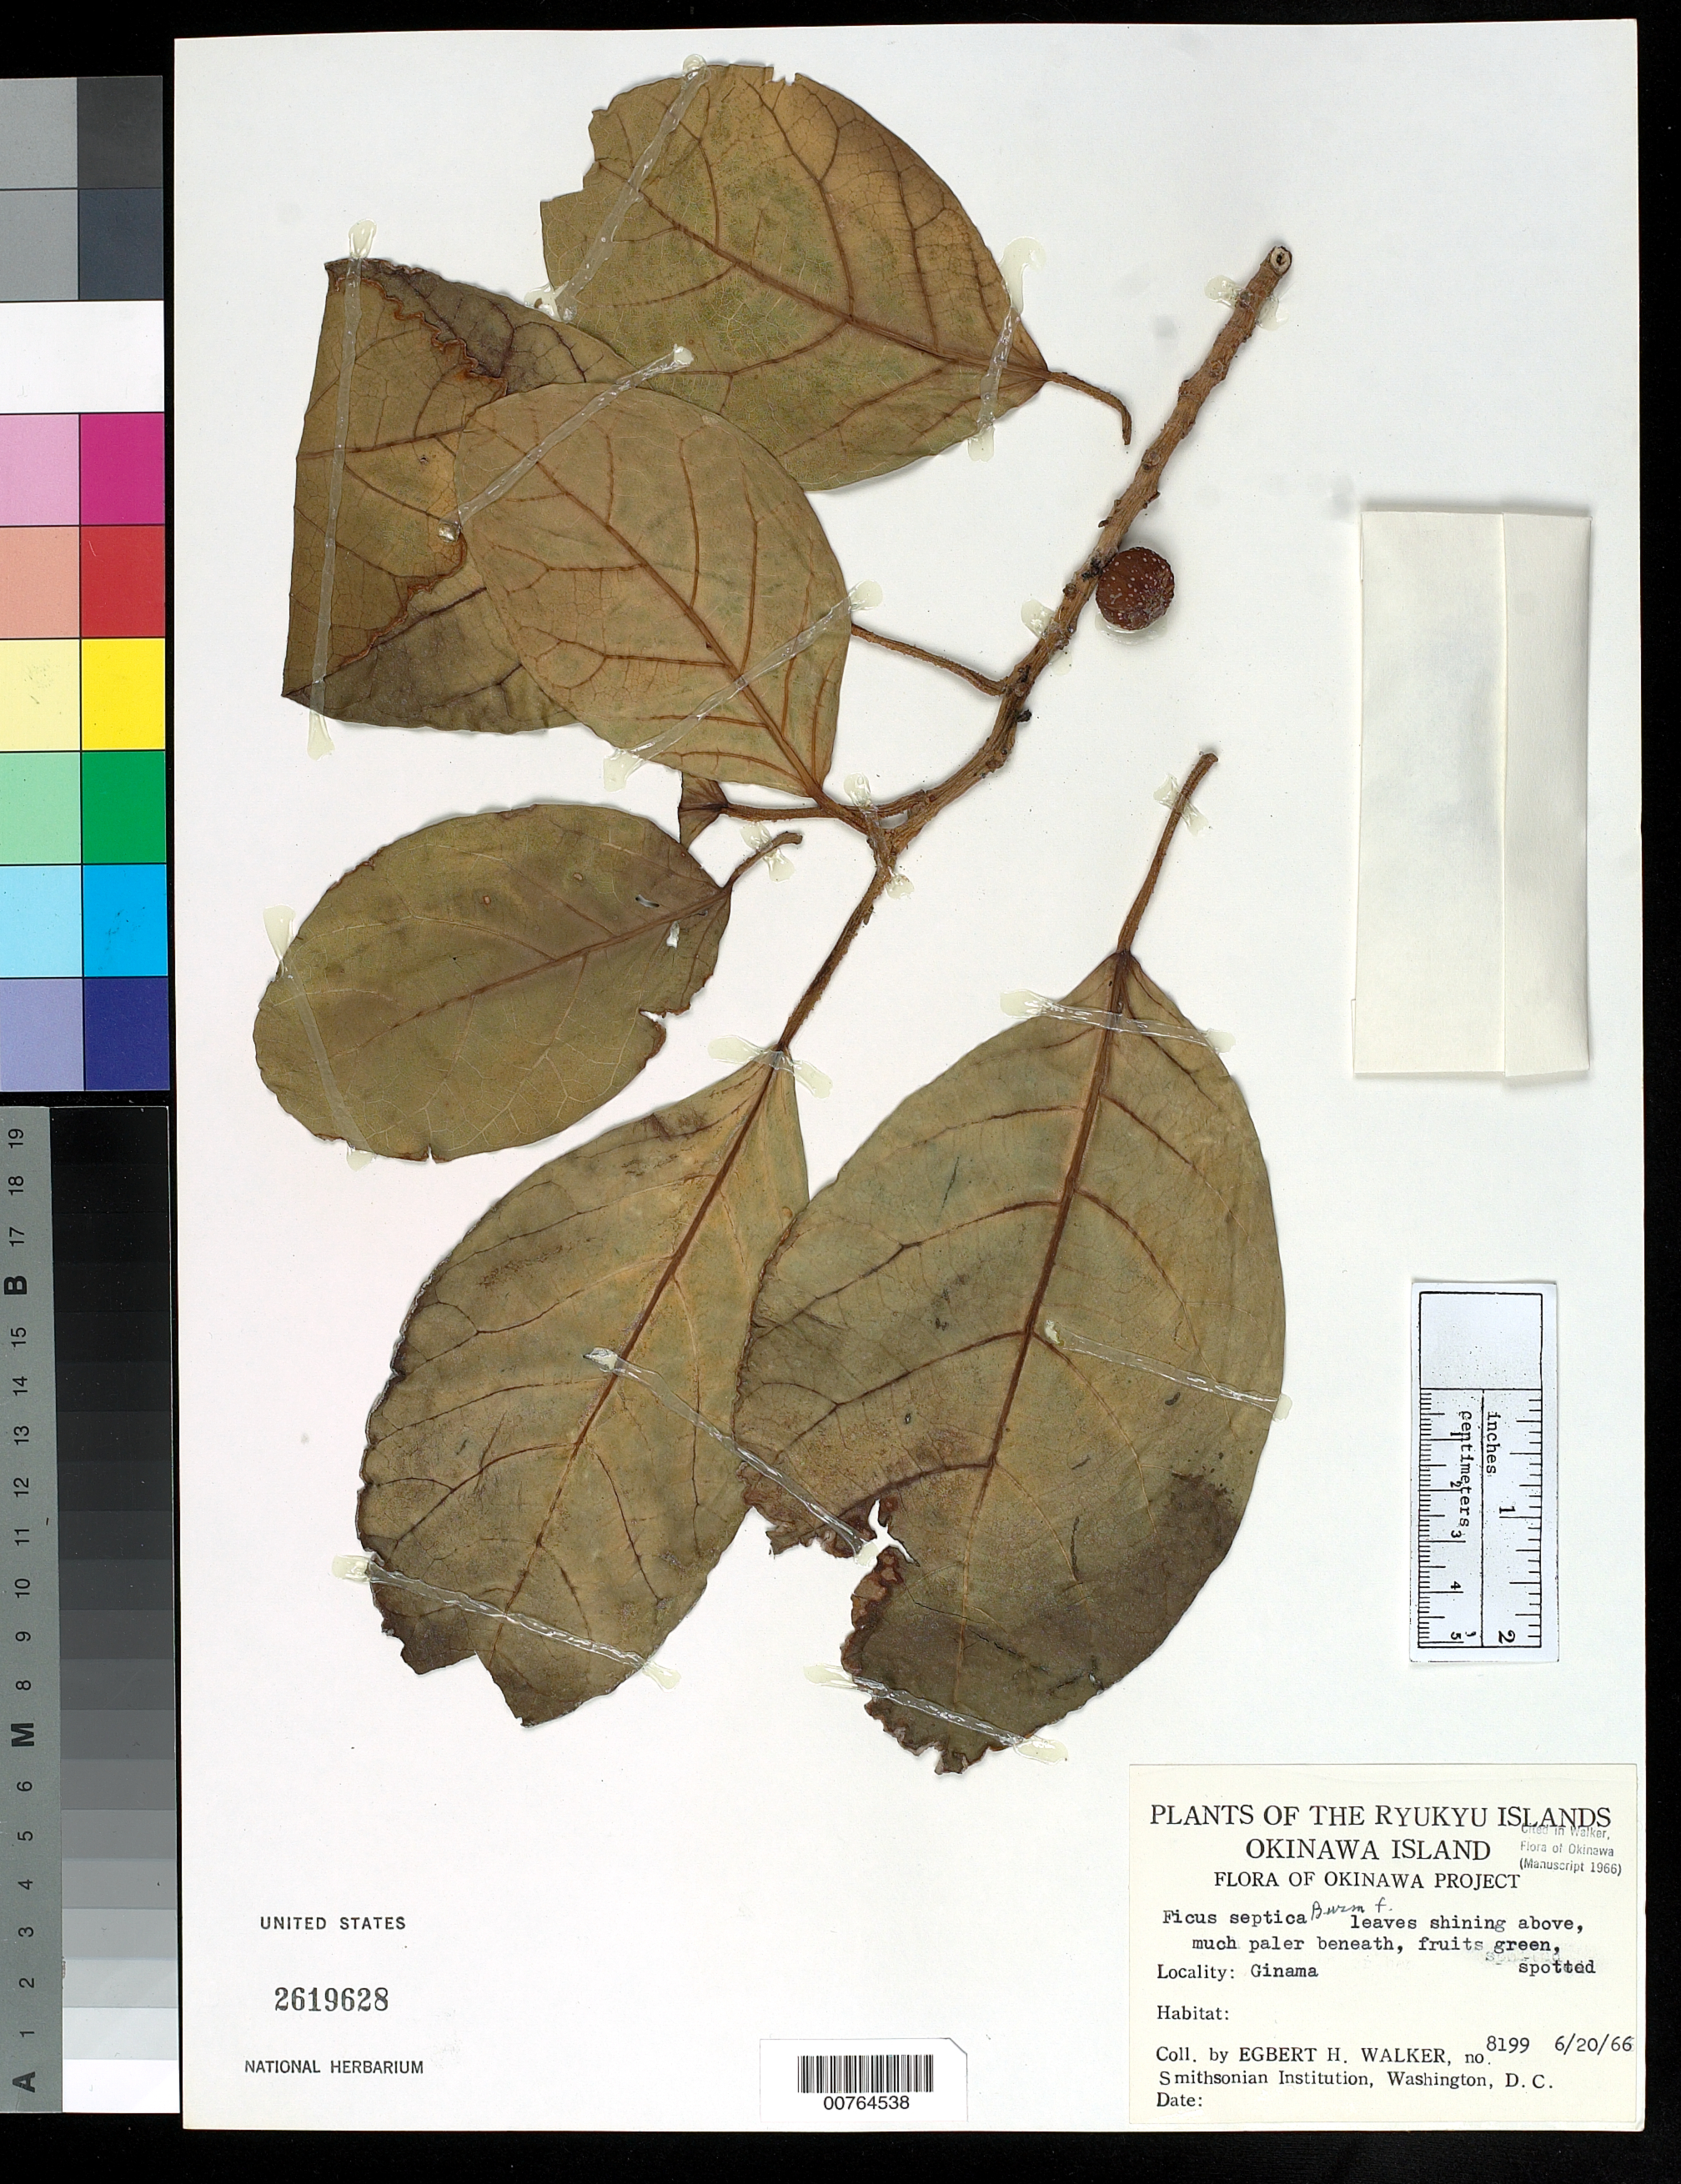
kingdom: Plantae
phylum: Tracheophyta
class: Magnoliopsida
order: Rosales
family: Moraceae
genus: Ficus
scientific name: Ficus septica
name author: Burm. f.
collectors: E. H. Walker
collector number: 8199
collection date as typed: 20 Jun 1966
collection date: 1966-06-20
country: Japan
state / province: Okinawa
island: Okinawa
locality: Ginama.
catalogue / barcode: US 2619628